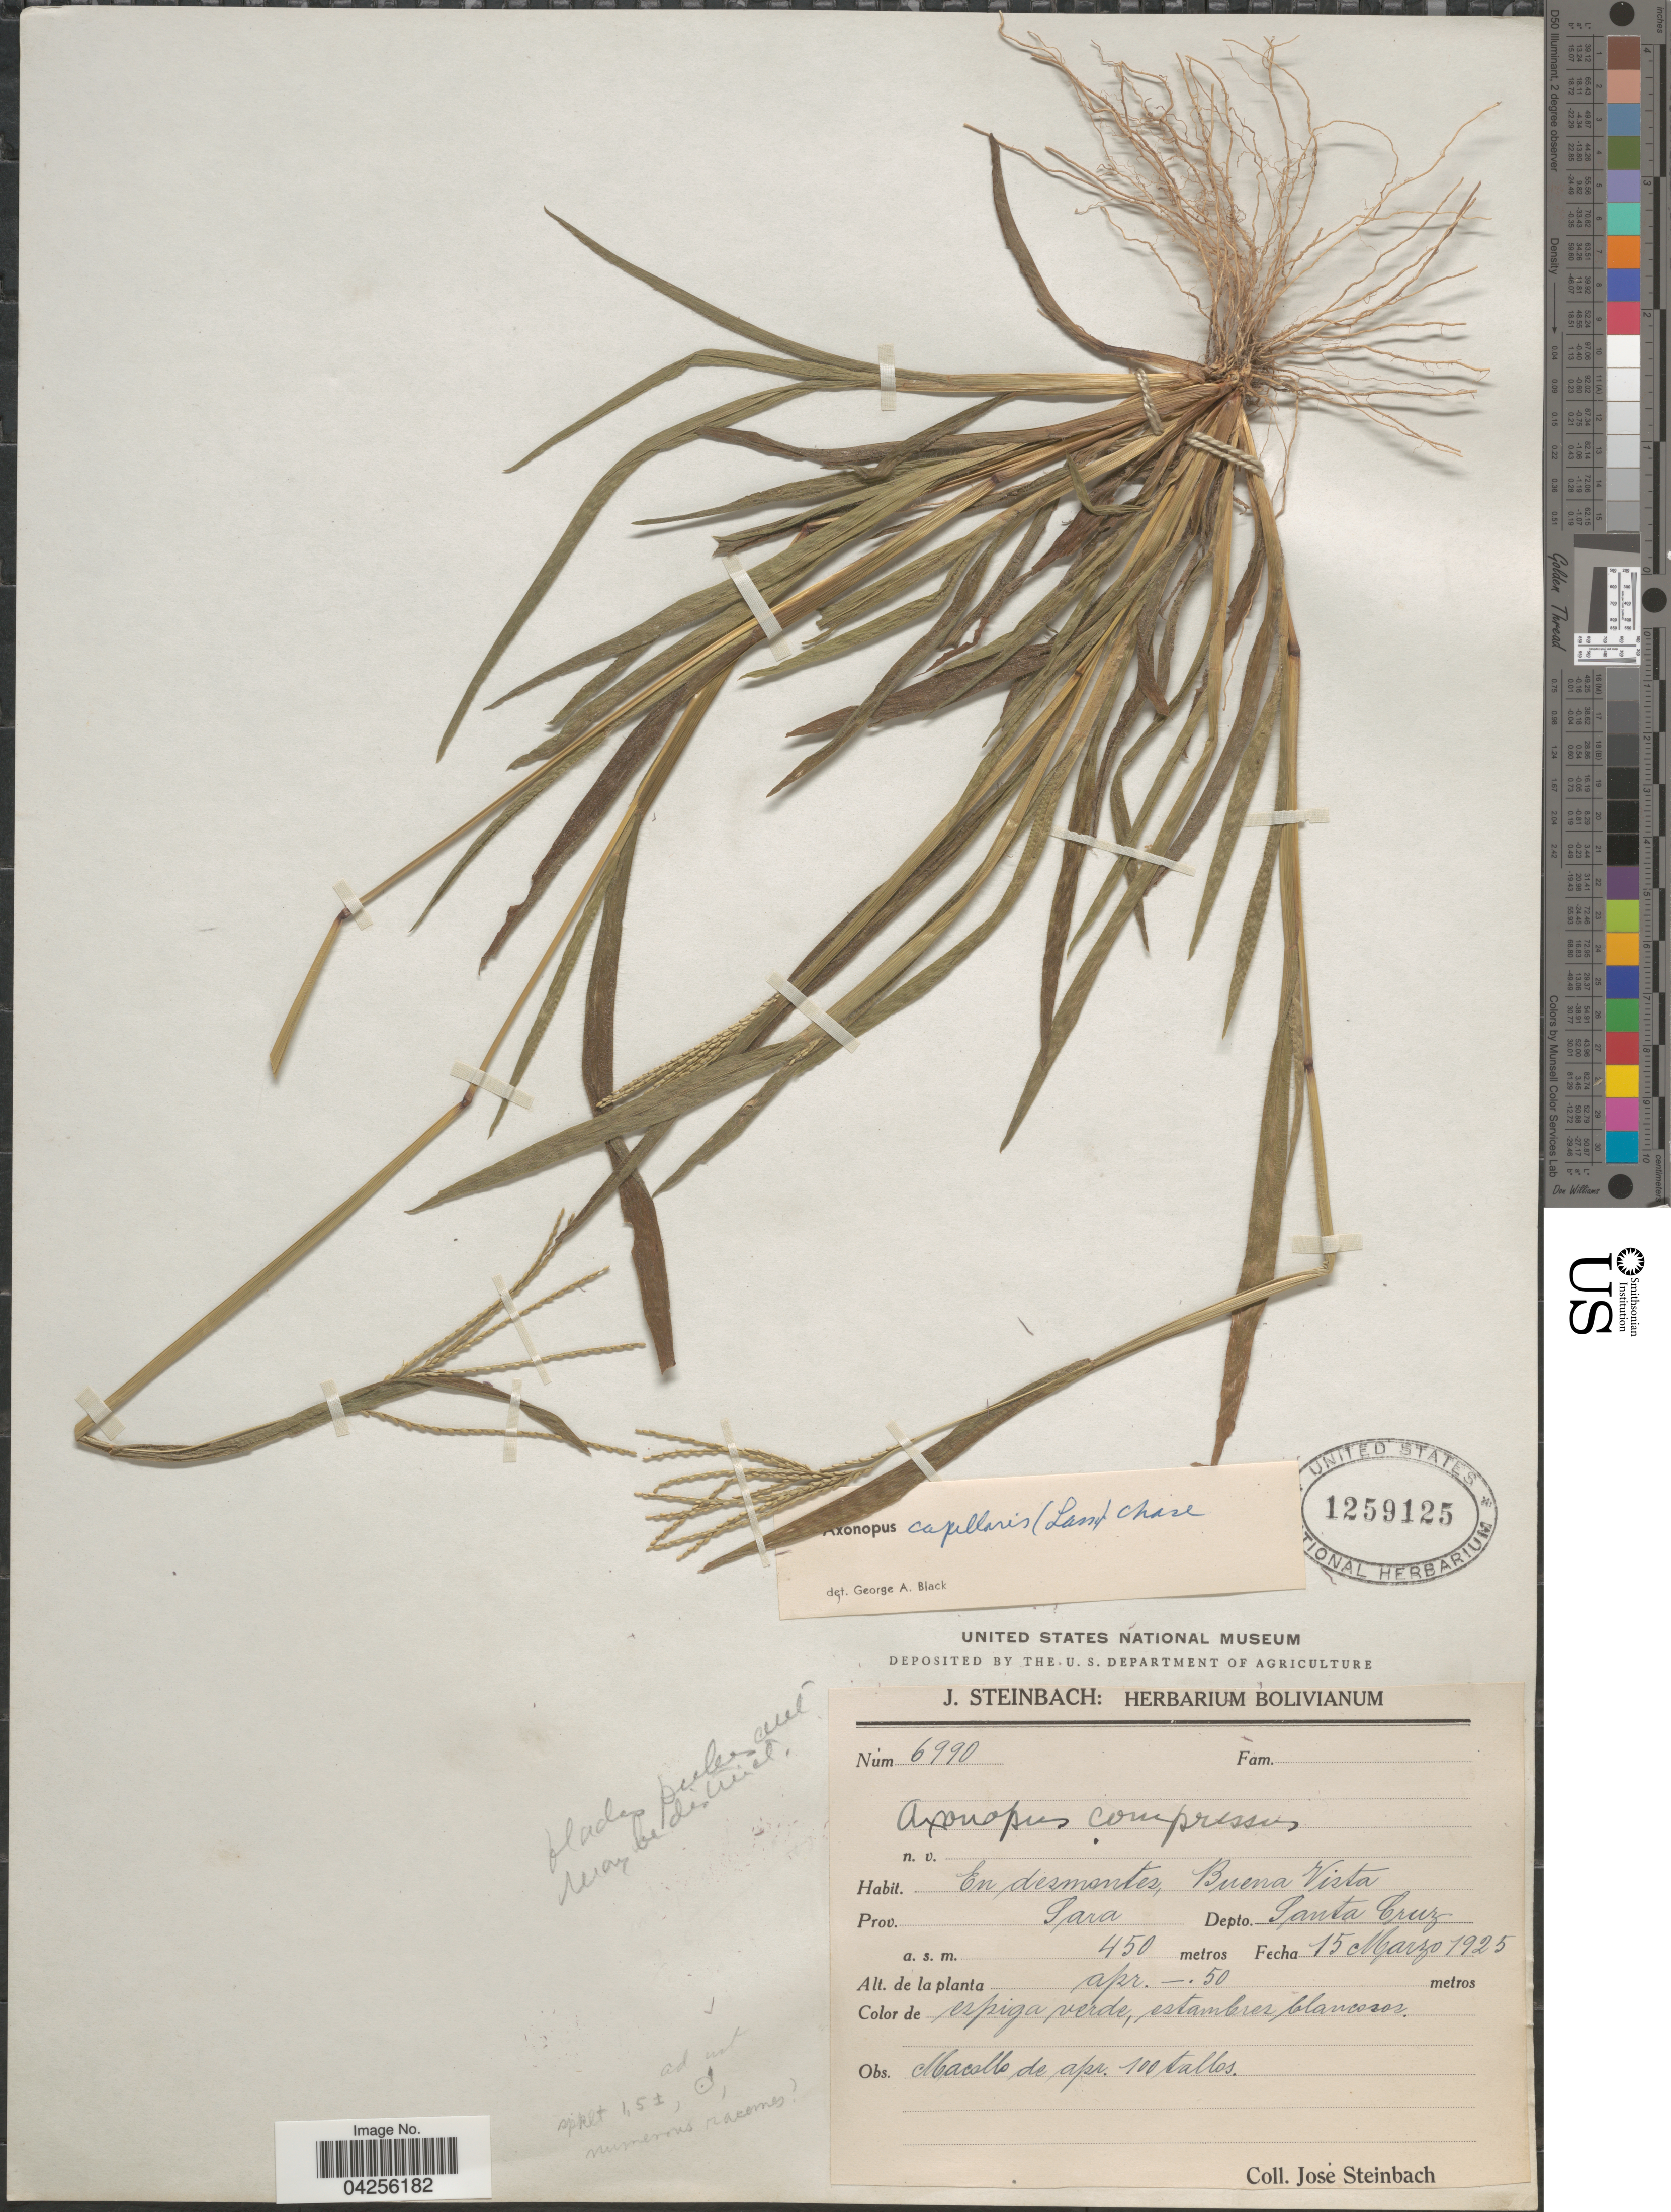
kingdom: Plantae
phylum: Tracheophyta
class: Liliopsida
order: Poales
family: Poaceae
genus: Axonopus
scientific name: Axonopus capillaris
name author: (Lam.) Chase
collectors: J. Steinbach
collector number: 6990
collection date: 1925-03-15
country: Bolivia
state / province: Santa Cruz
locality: En desmontes, Buena Vista. Prov. Para. Depto. Santa Cruz.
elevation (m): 450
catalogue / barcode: US 1259125